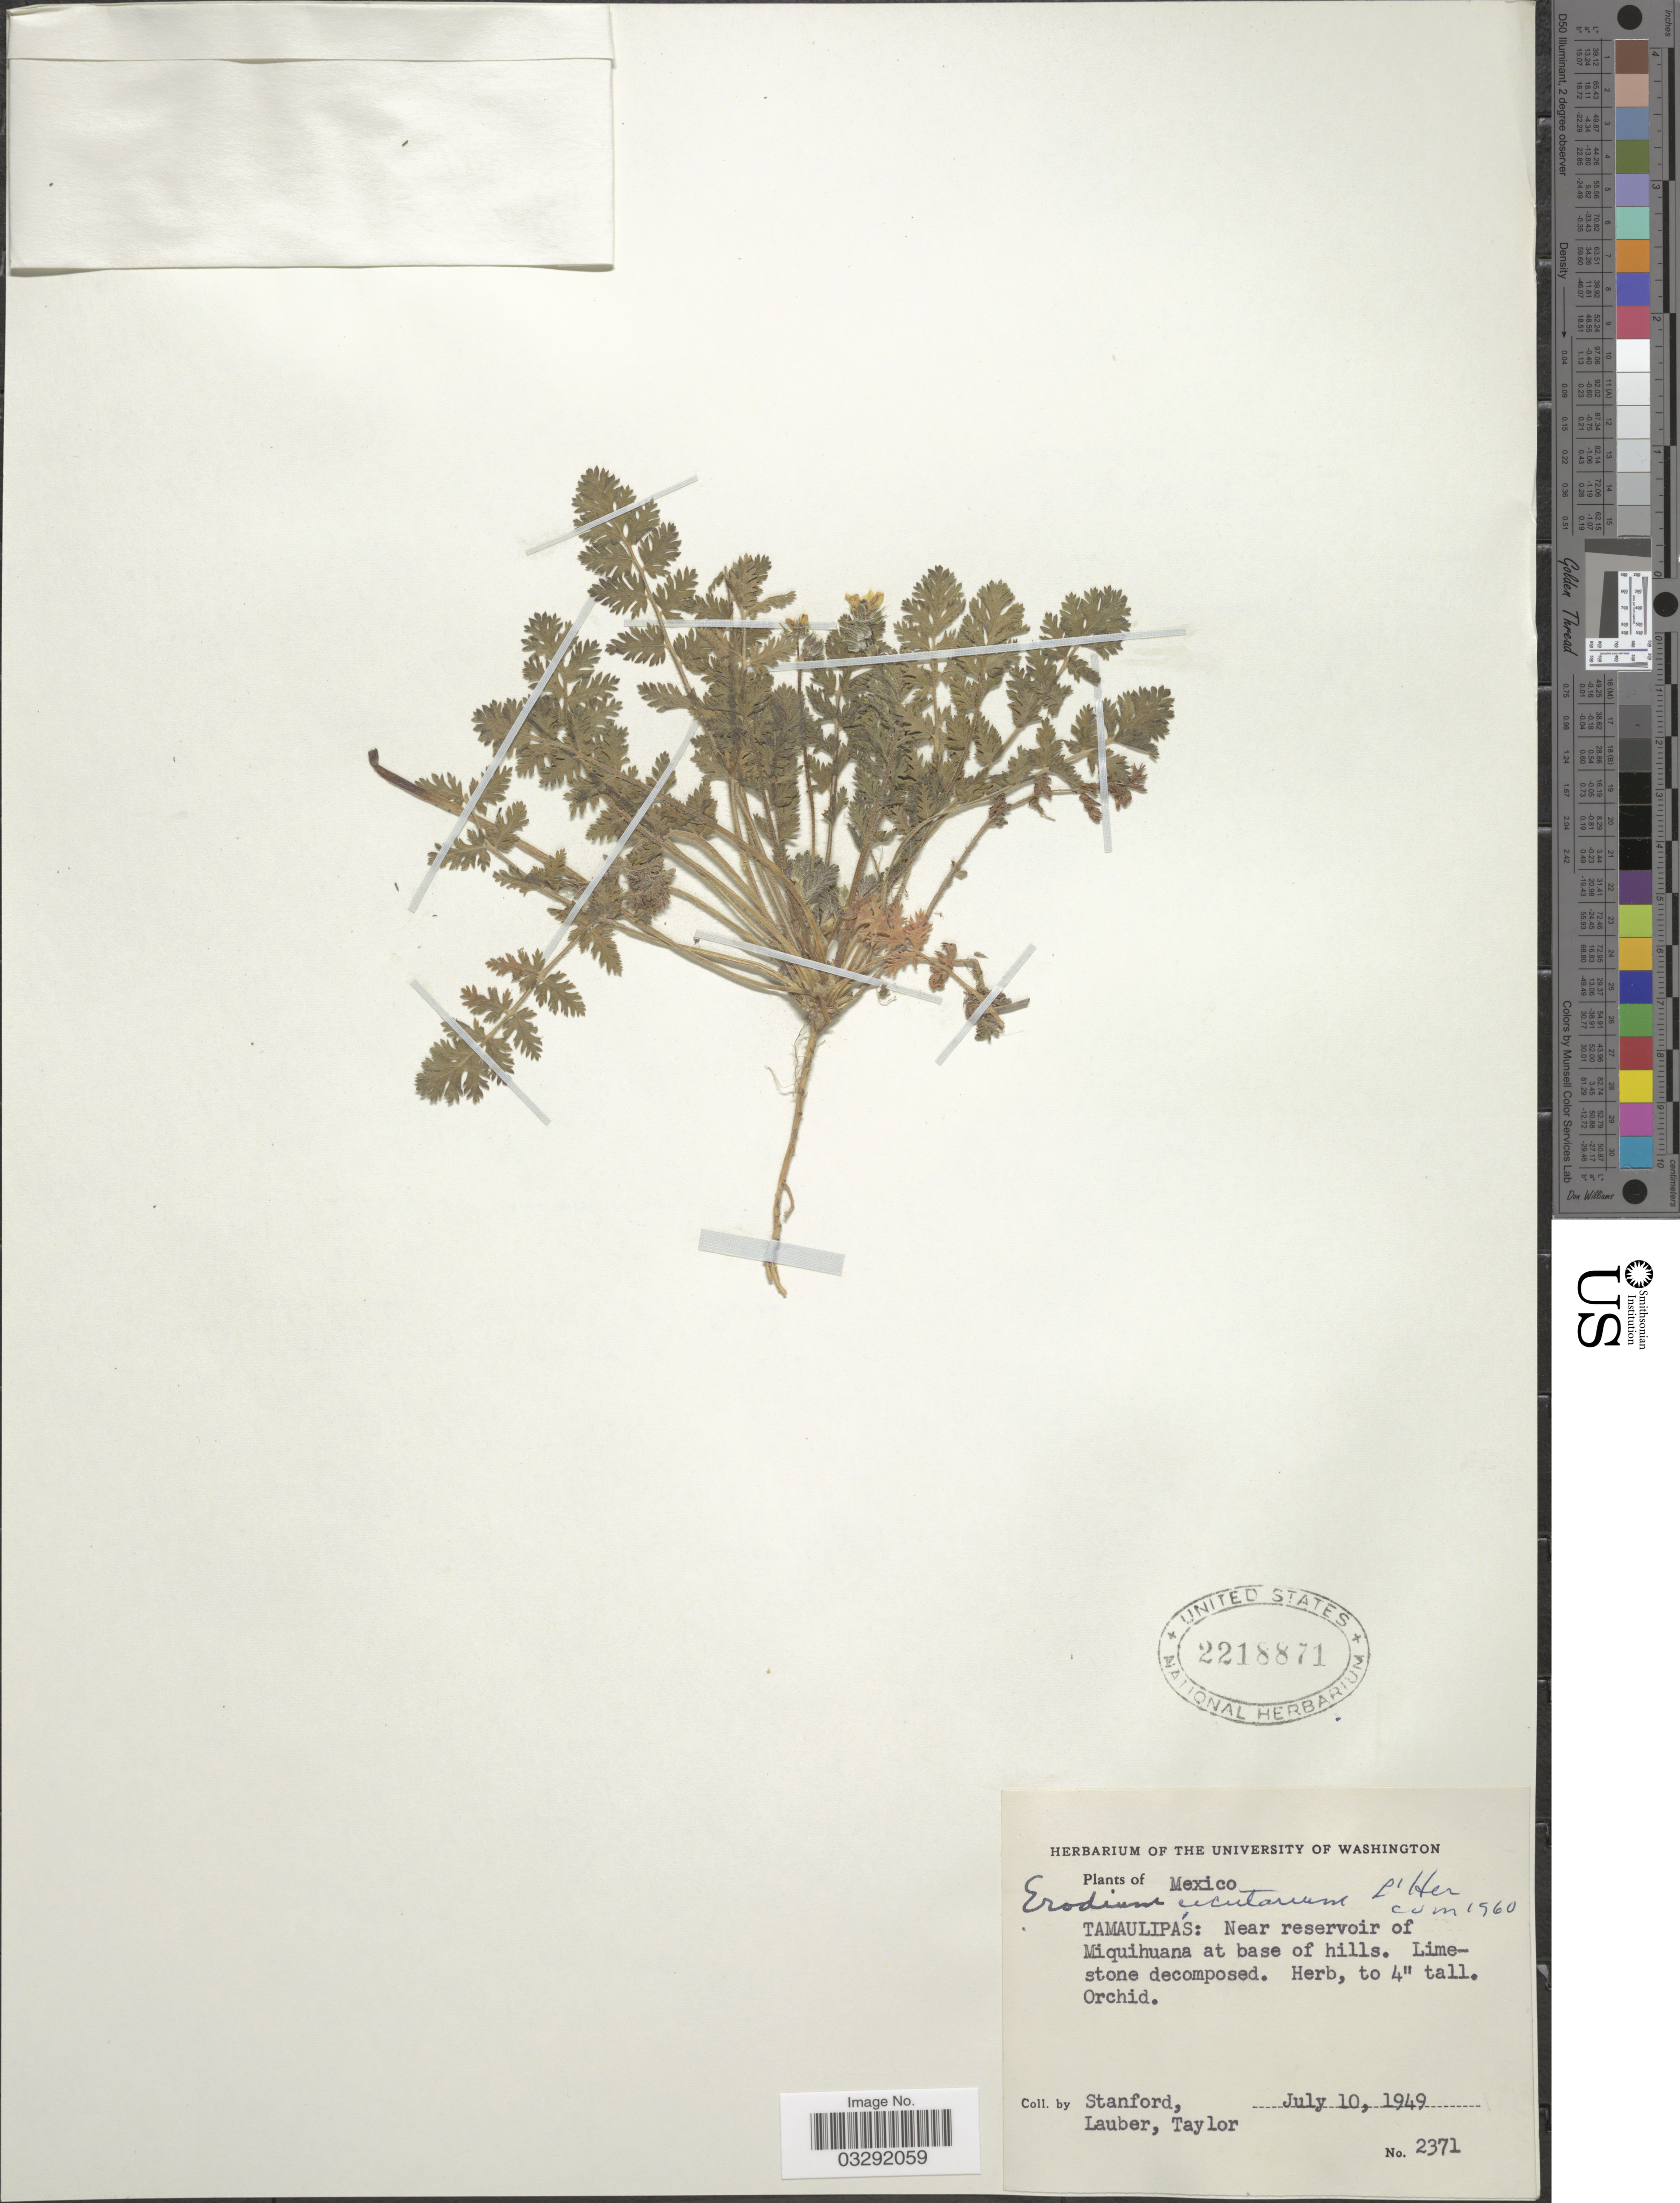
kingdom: Plantae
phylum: Tracheophyta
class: Magnoliopsida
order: Geraniales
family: Geraniaceae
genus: Erodium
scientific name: Erodium cicutarium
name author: (L.) L'Hér.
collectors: -. Stanford, Lauber, -- & -- Taylor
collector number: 2371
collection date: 1949-07-10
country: Mexico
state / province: Tamaulipas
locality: Near reservoir of Miquihuana at base of hills.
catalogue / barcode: US 2218871